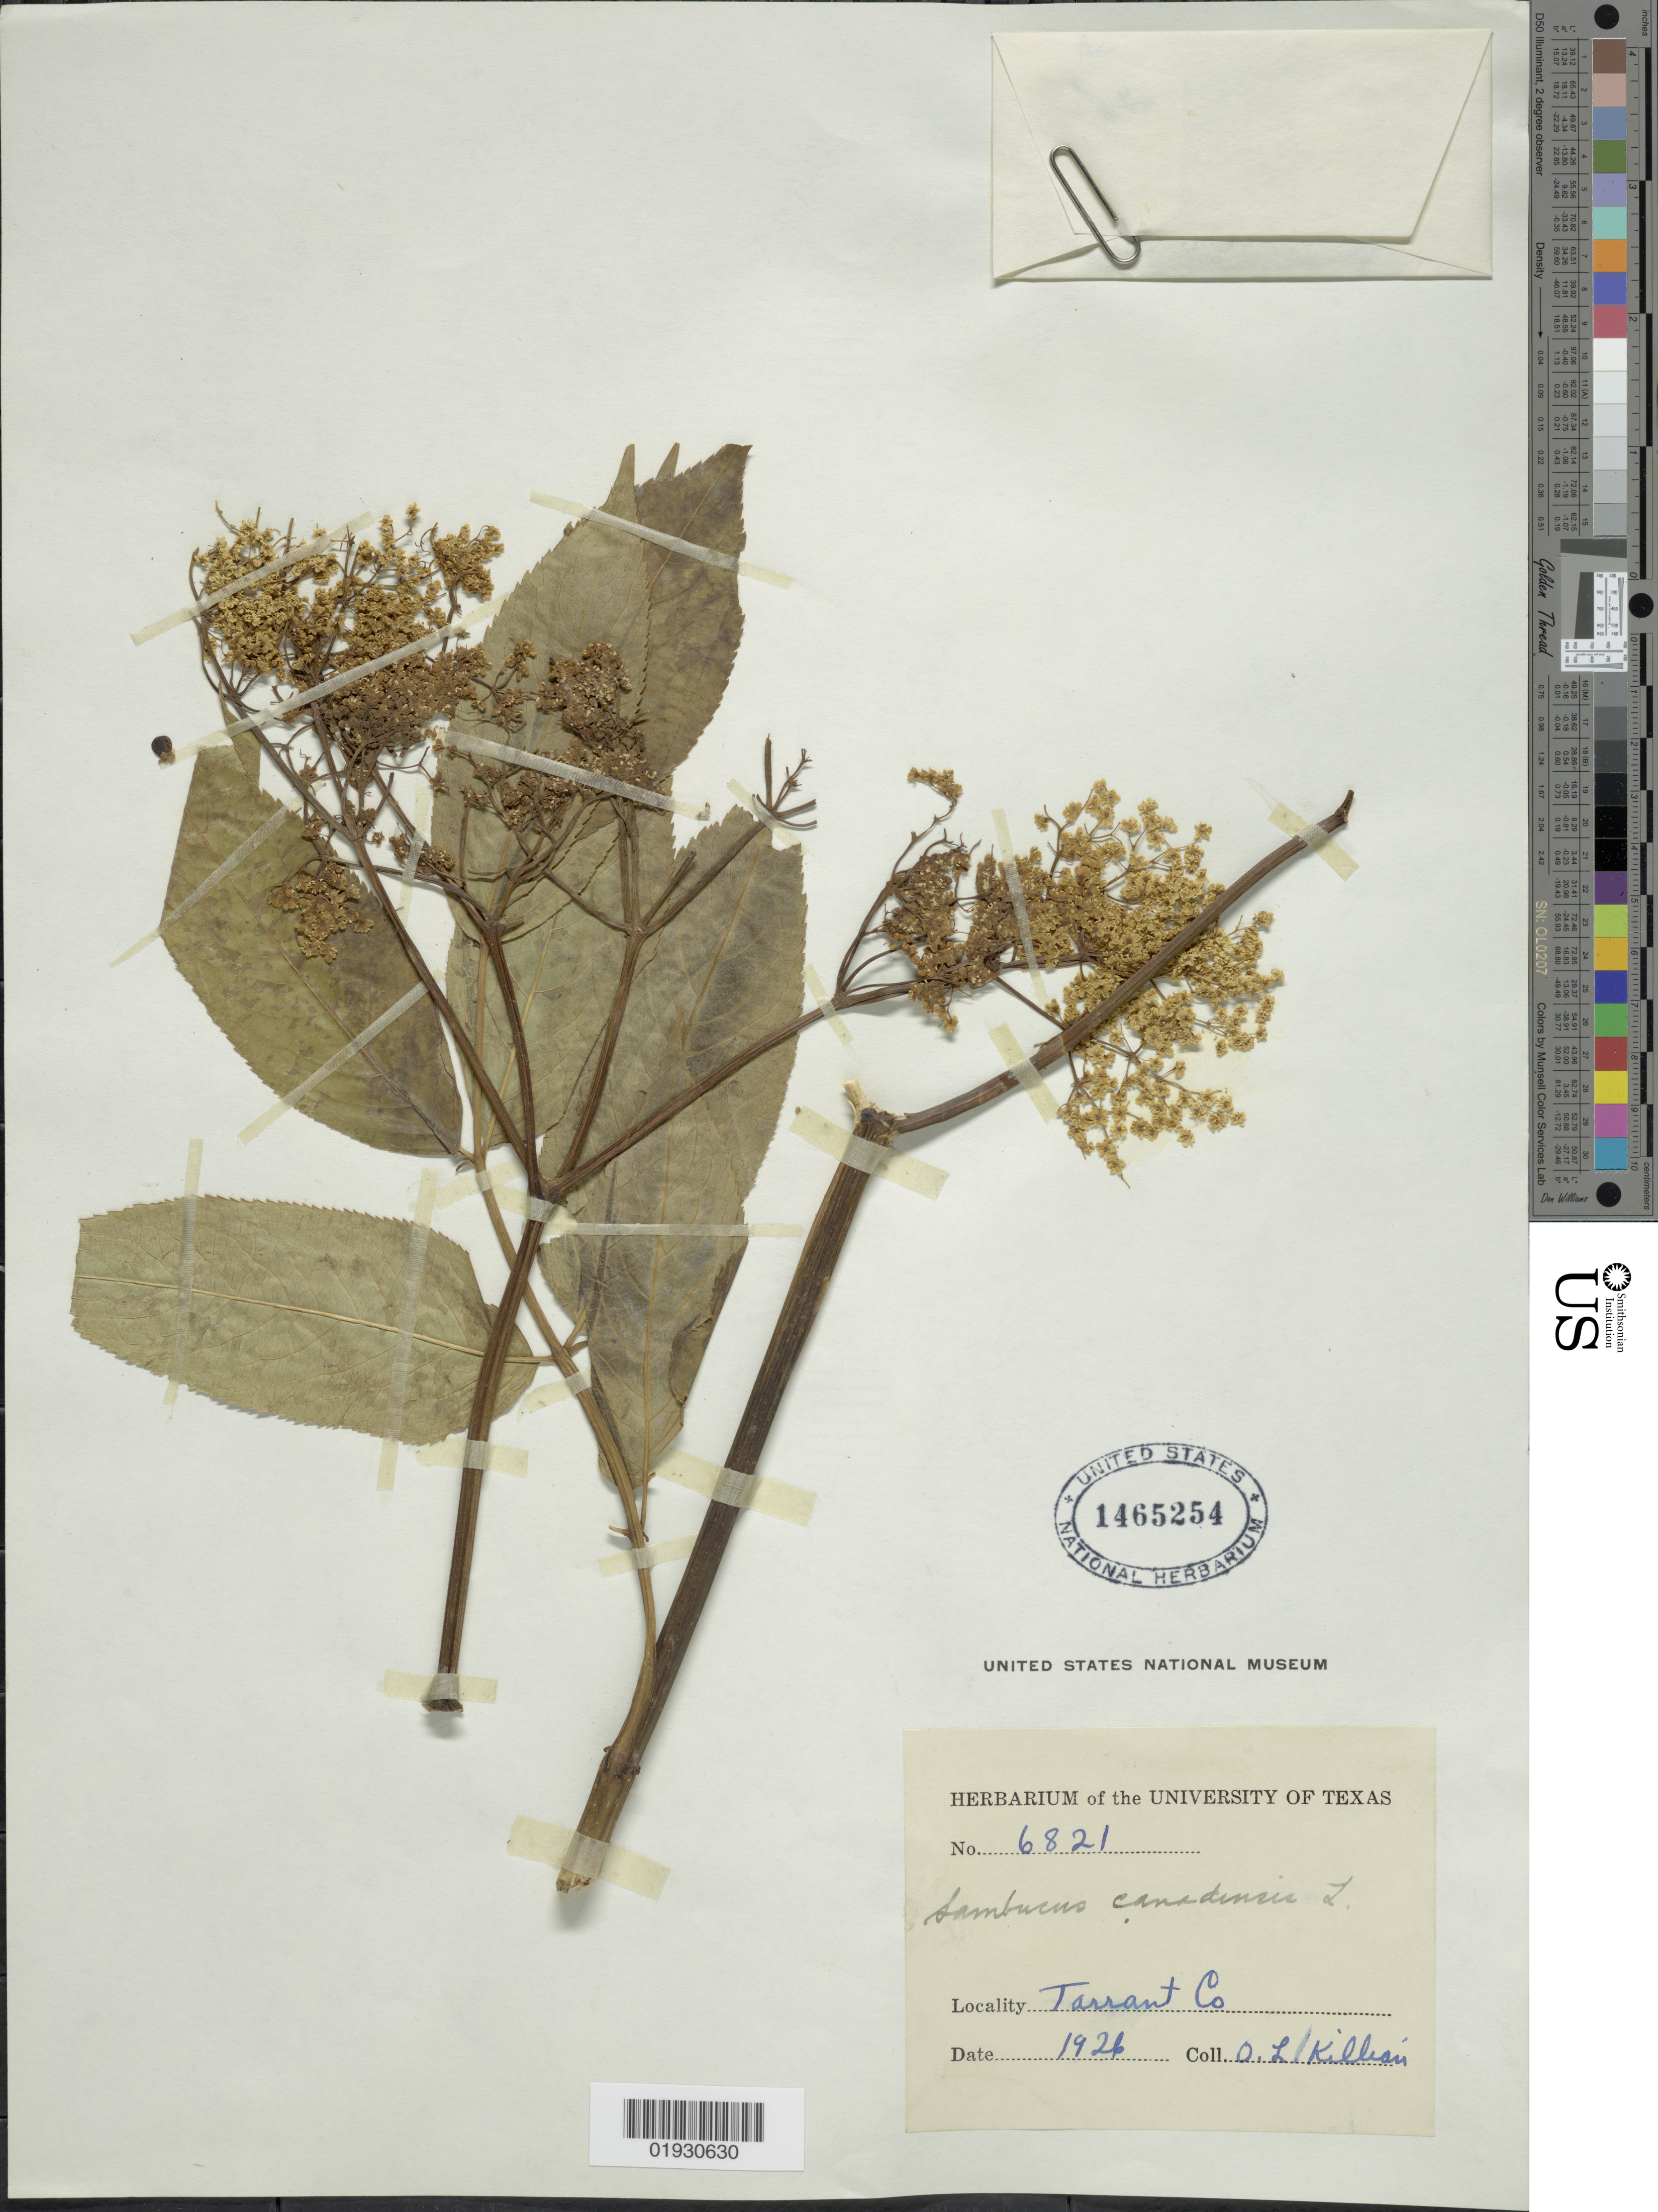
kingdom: Plantae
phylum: Tracheophyta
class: Magnoliopsida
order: Dipsacales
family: Viburnaceae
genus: Sambucus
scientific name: Sambucus canadensis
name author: L.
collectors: O. Killian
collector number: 6821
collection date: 1926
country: United States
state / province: Texas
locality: Tarrant Co.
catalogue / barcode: US 1465254